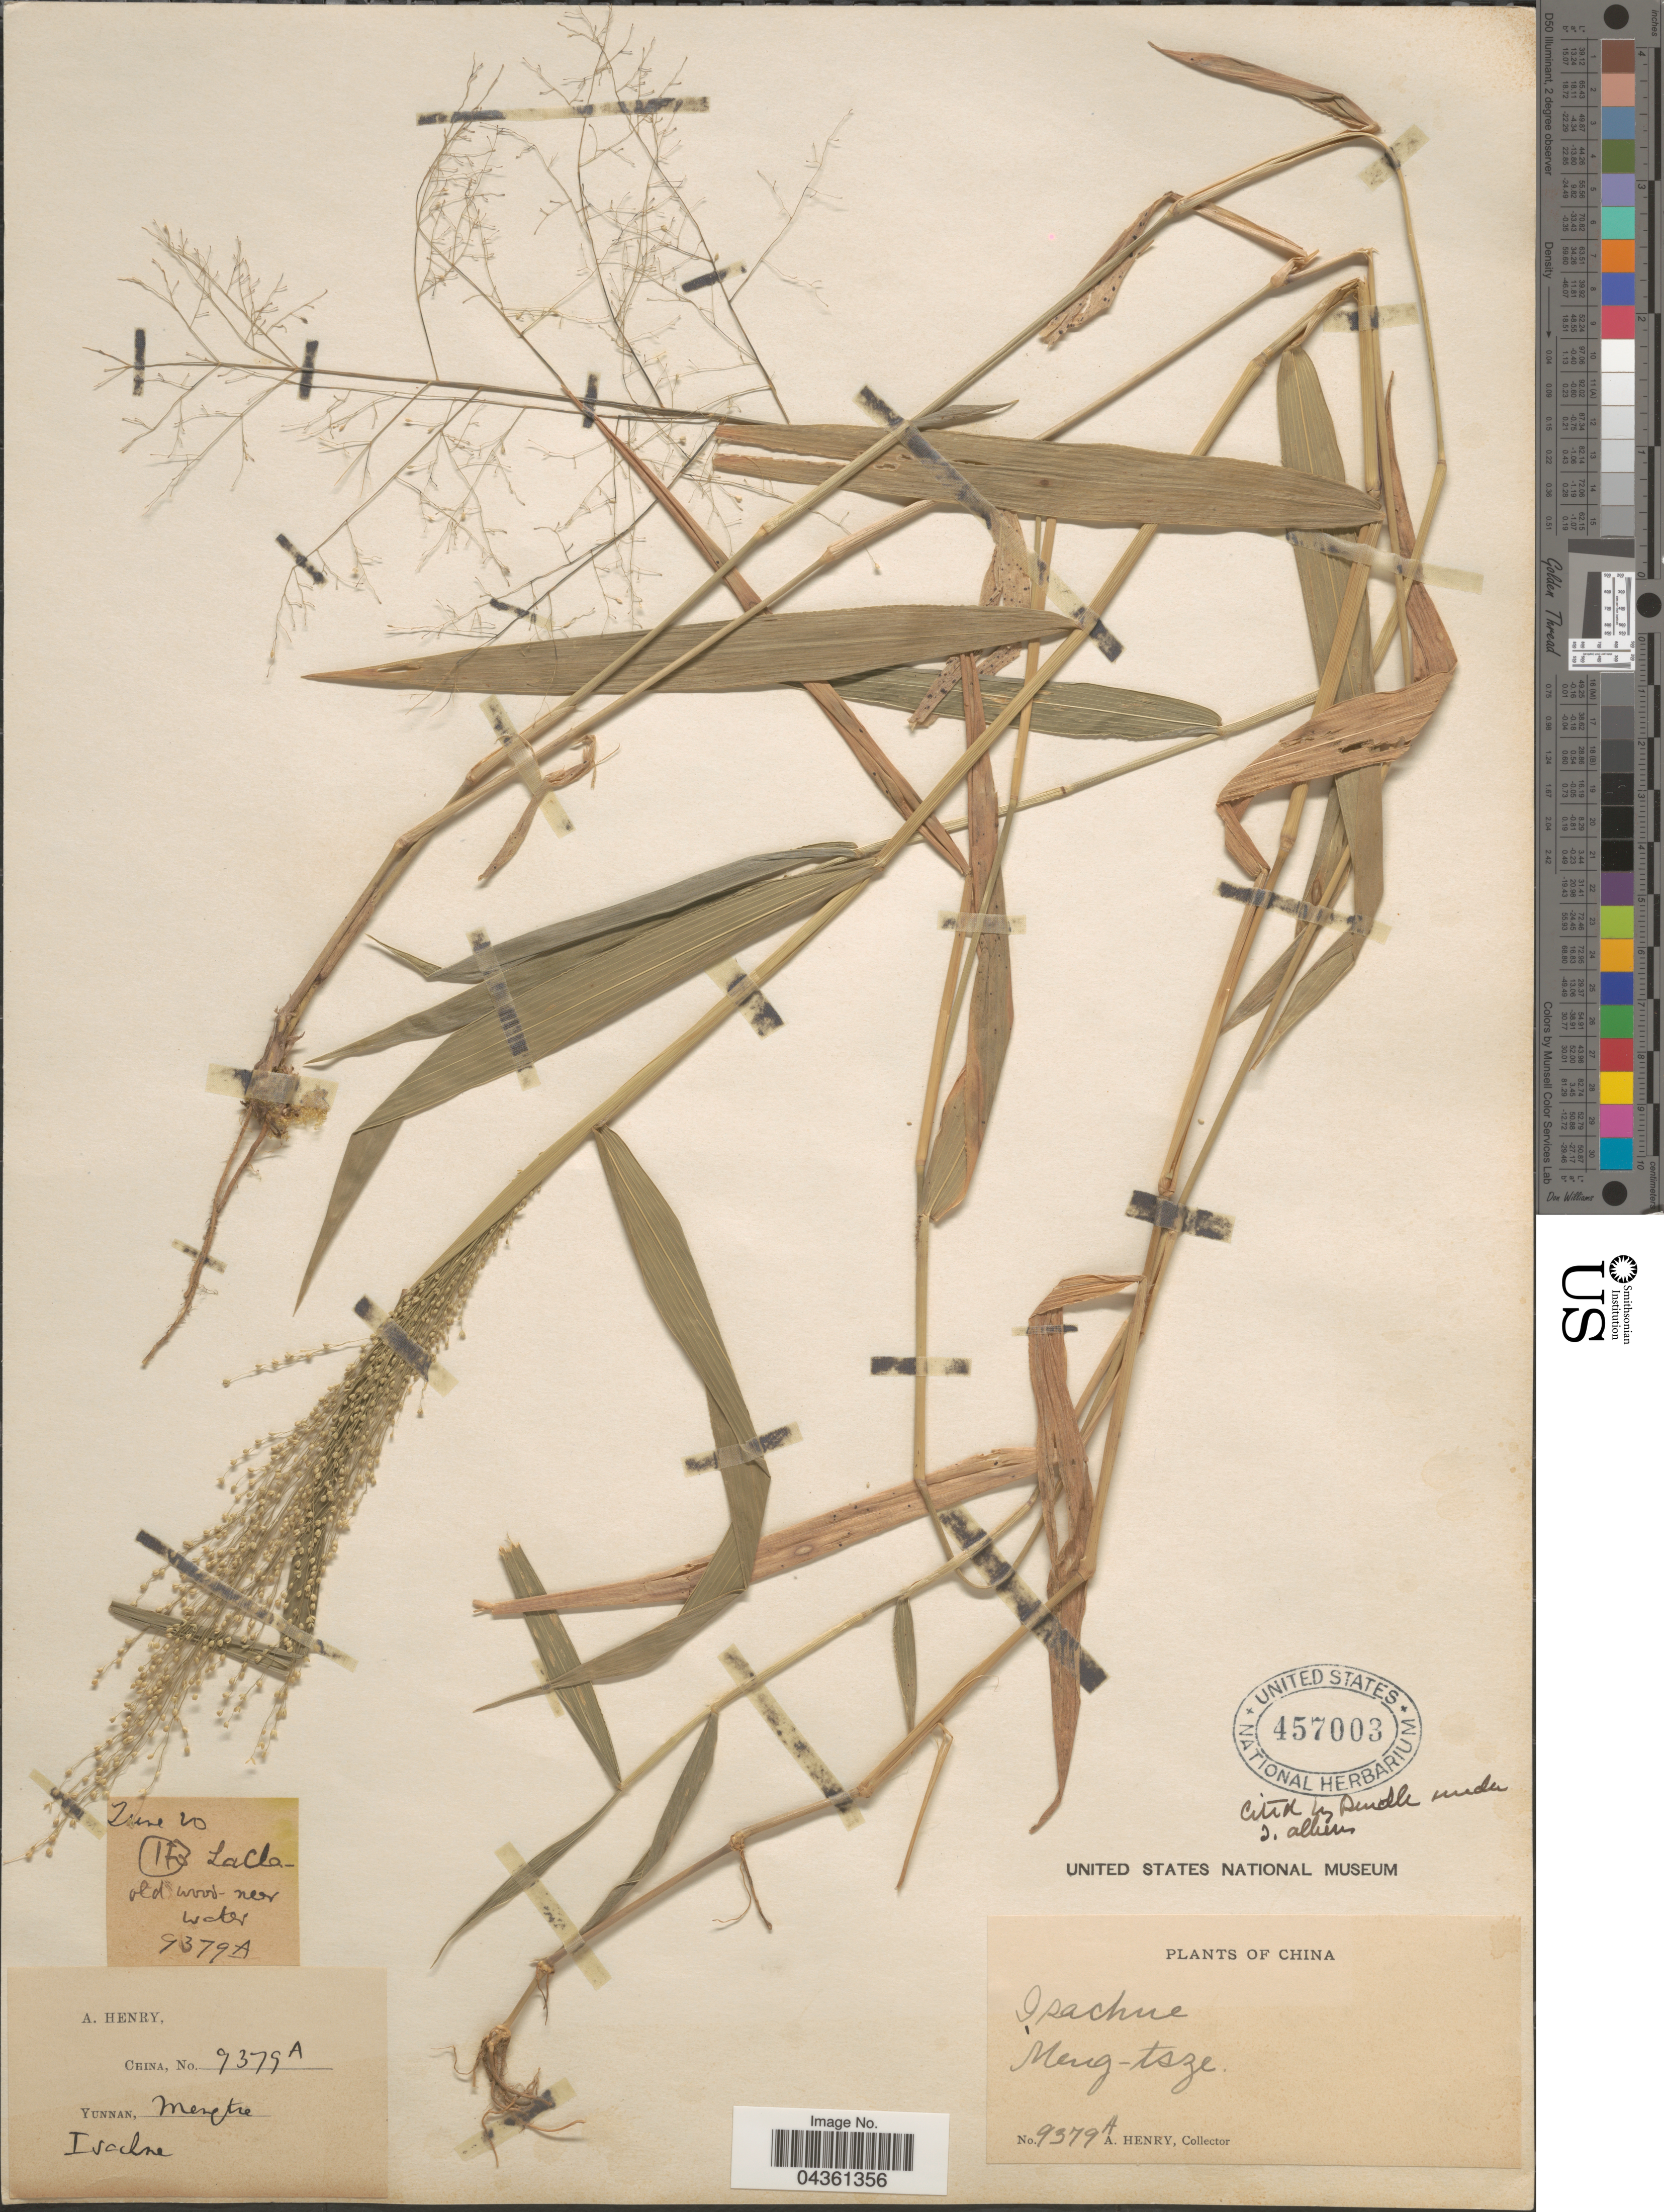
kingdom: Plantae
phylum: Tracheophyta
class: Liliopsida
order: Poales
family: Poaceae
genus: Isachne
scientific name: Isachne albens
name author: Trin.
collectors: A. Henry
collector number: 9379A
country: China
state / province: Yunnan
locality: Meng-tsze.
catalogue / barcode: US 457003